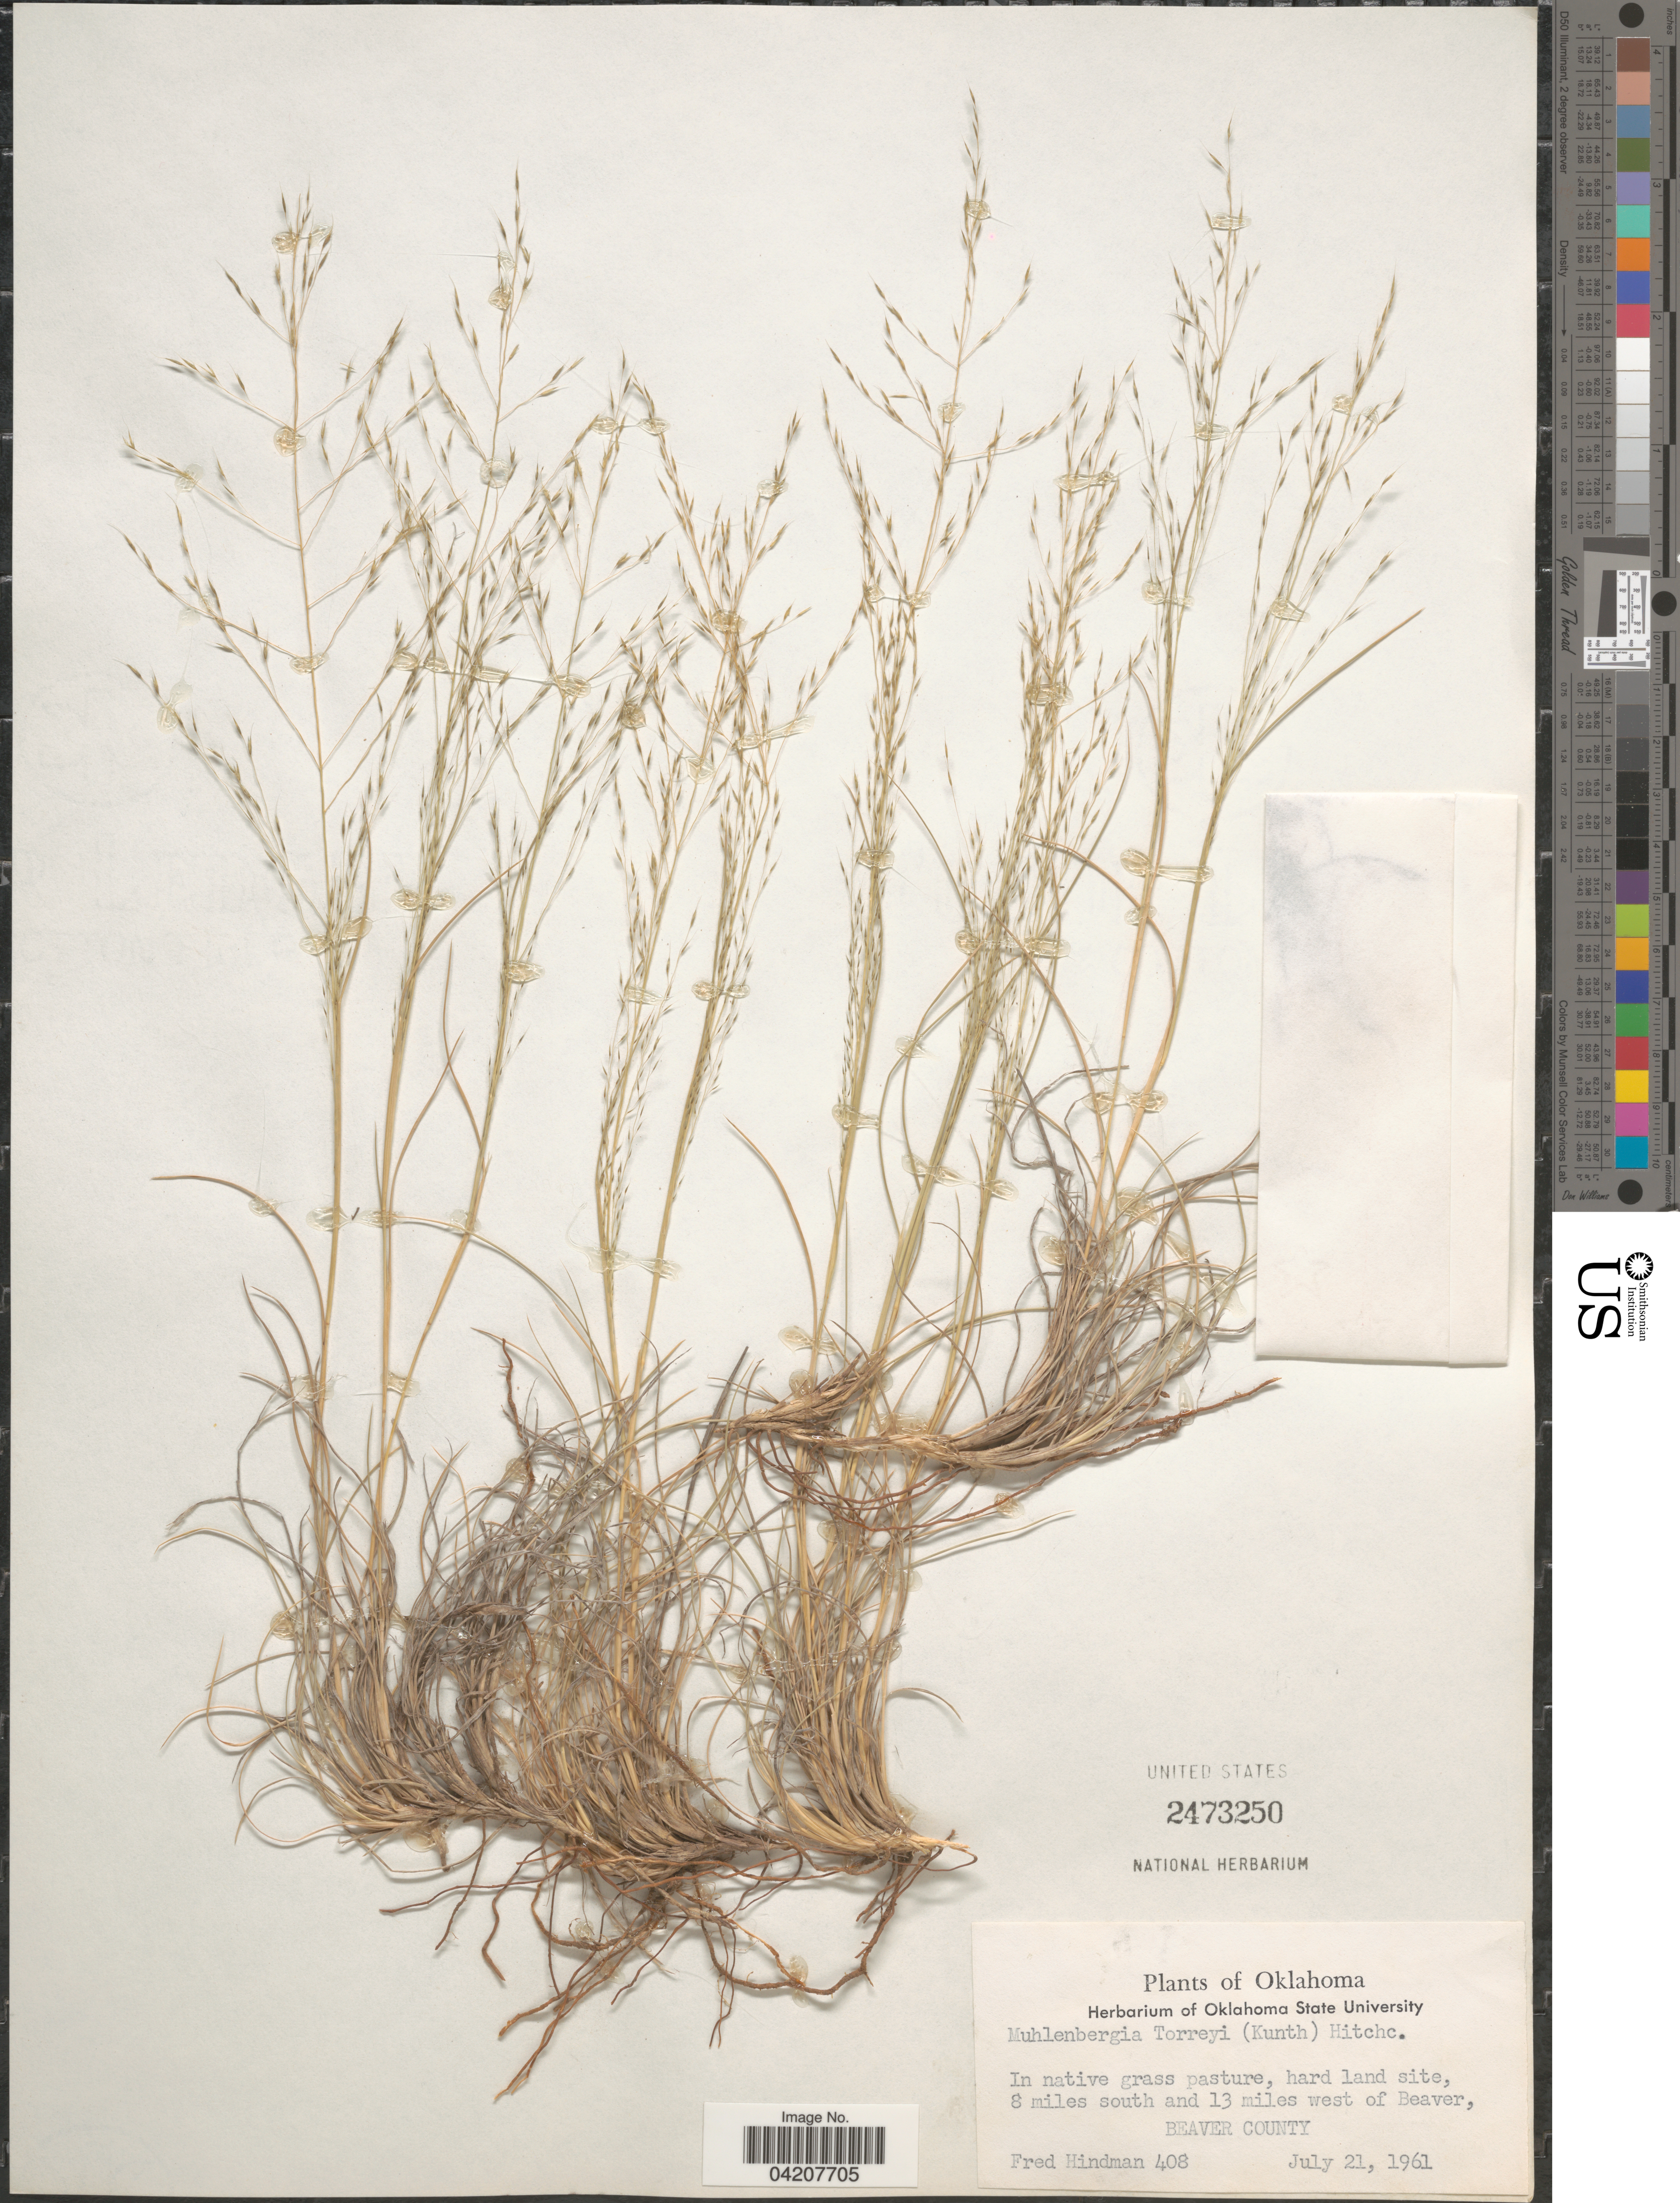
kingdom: Plantae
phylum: Tracheophyta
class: Liliopsida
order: Poales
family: Poaceae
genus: Muhlenbergia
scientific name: Muhlenbergia arenicola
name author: Buckley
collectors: F. Hindman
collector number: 408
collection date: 1961-07-21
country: United States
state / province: Oklahoma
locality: In native grass pasture, hard land site, 8 miles south and 13 miles west of Beaver, Beaver County.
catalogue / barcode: US 2473250